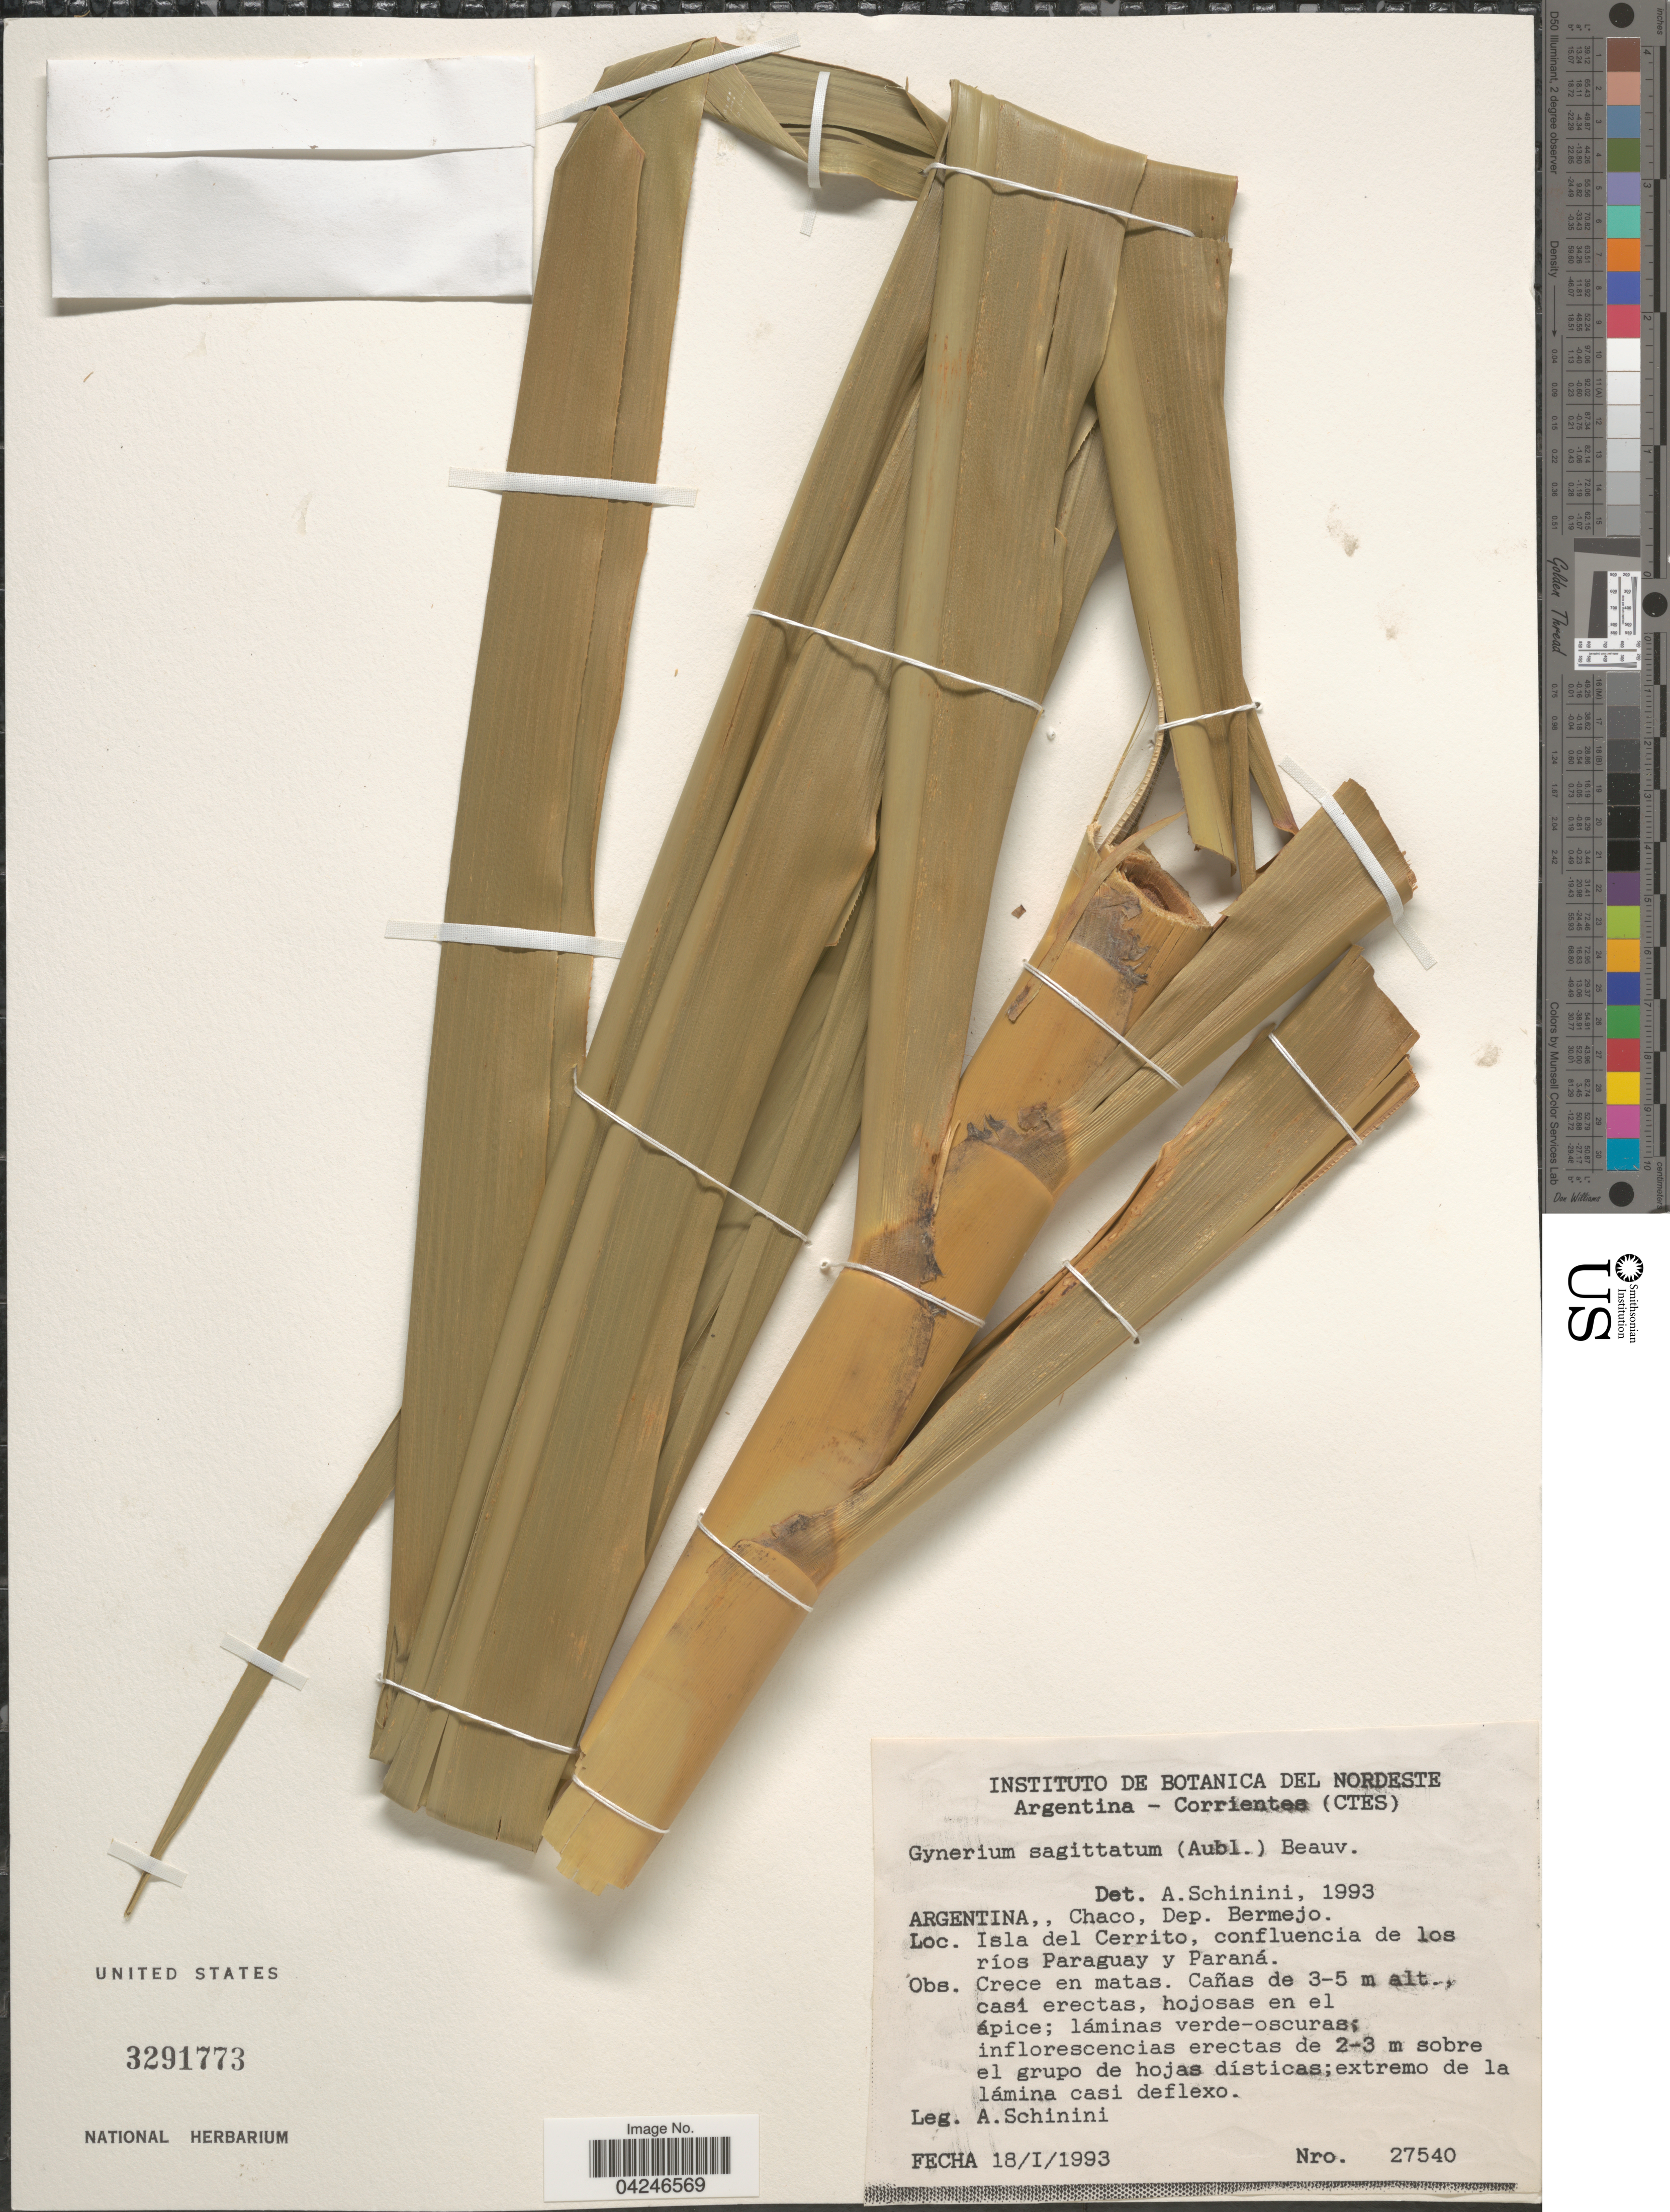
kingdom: Plantae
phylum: Tracheophyta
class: Liliopsida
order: Poales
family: Poaceae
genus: Gynerium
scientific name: Gynerium sagittatum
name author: (Aubl.) P. Beauv.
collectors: A. Schinini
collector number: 27540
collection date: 1993-01-18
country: Argentina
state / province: Chaco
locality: Dep. Bermejo. Isla del Cerrito, confluencia de los ríos Paraguay y Paraná.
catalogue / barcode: US 3291773